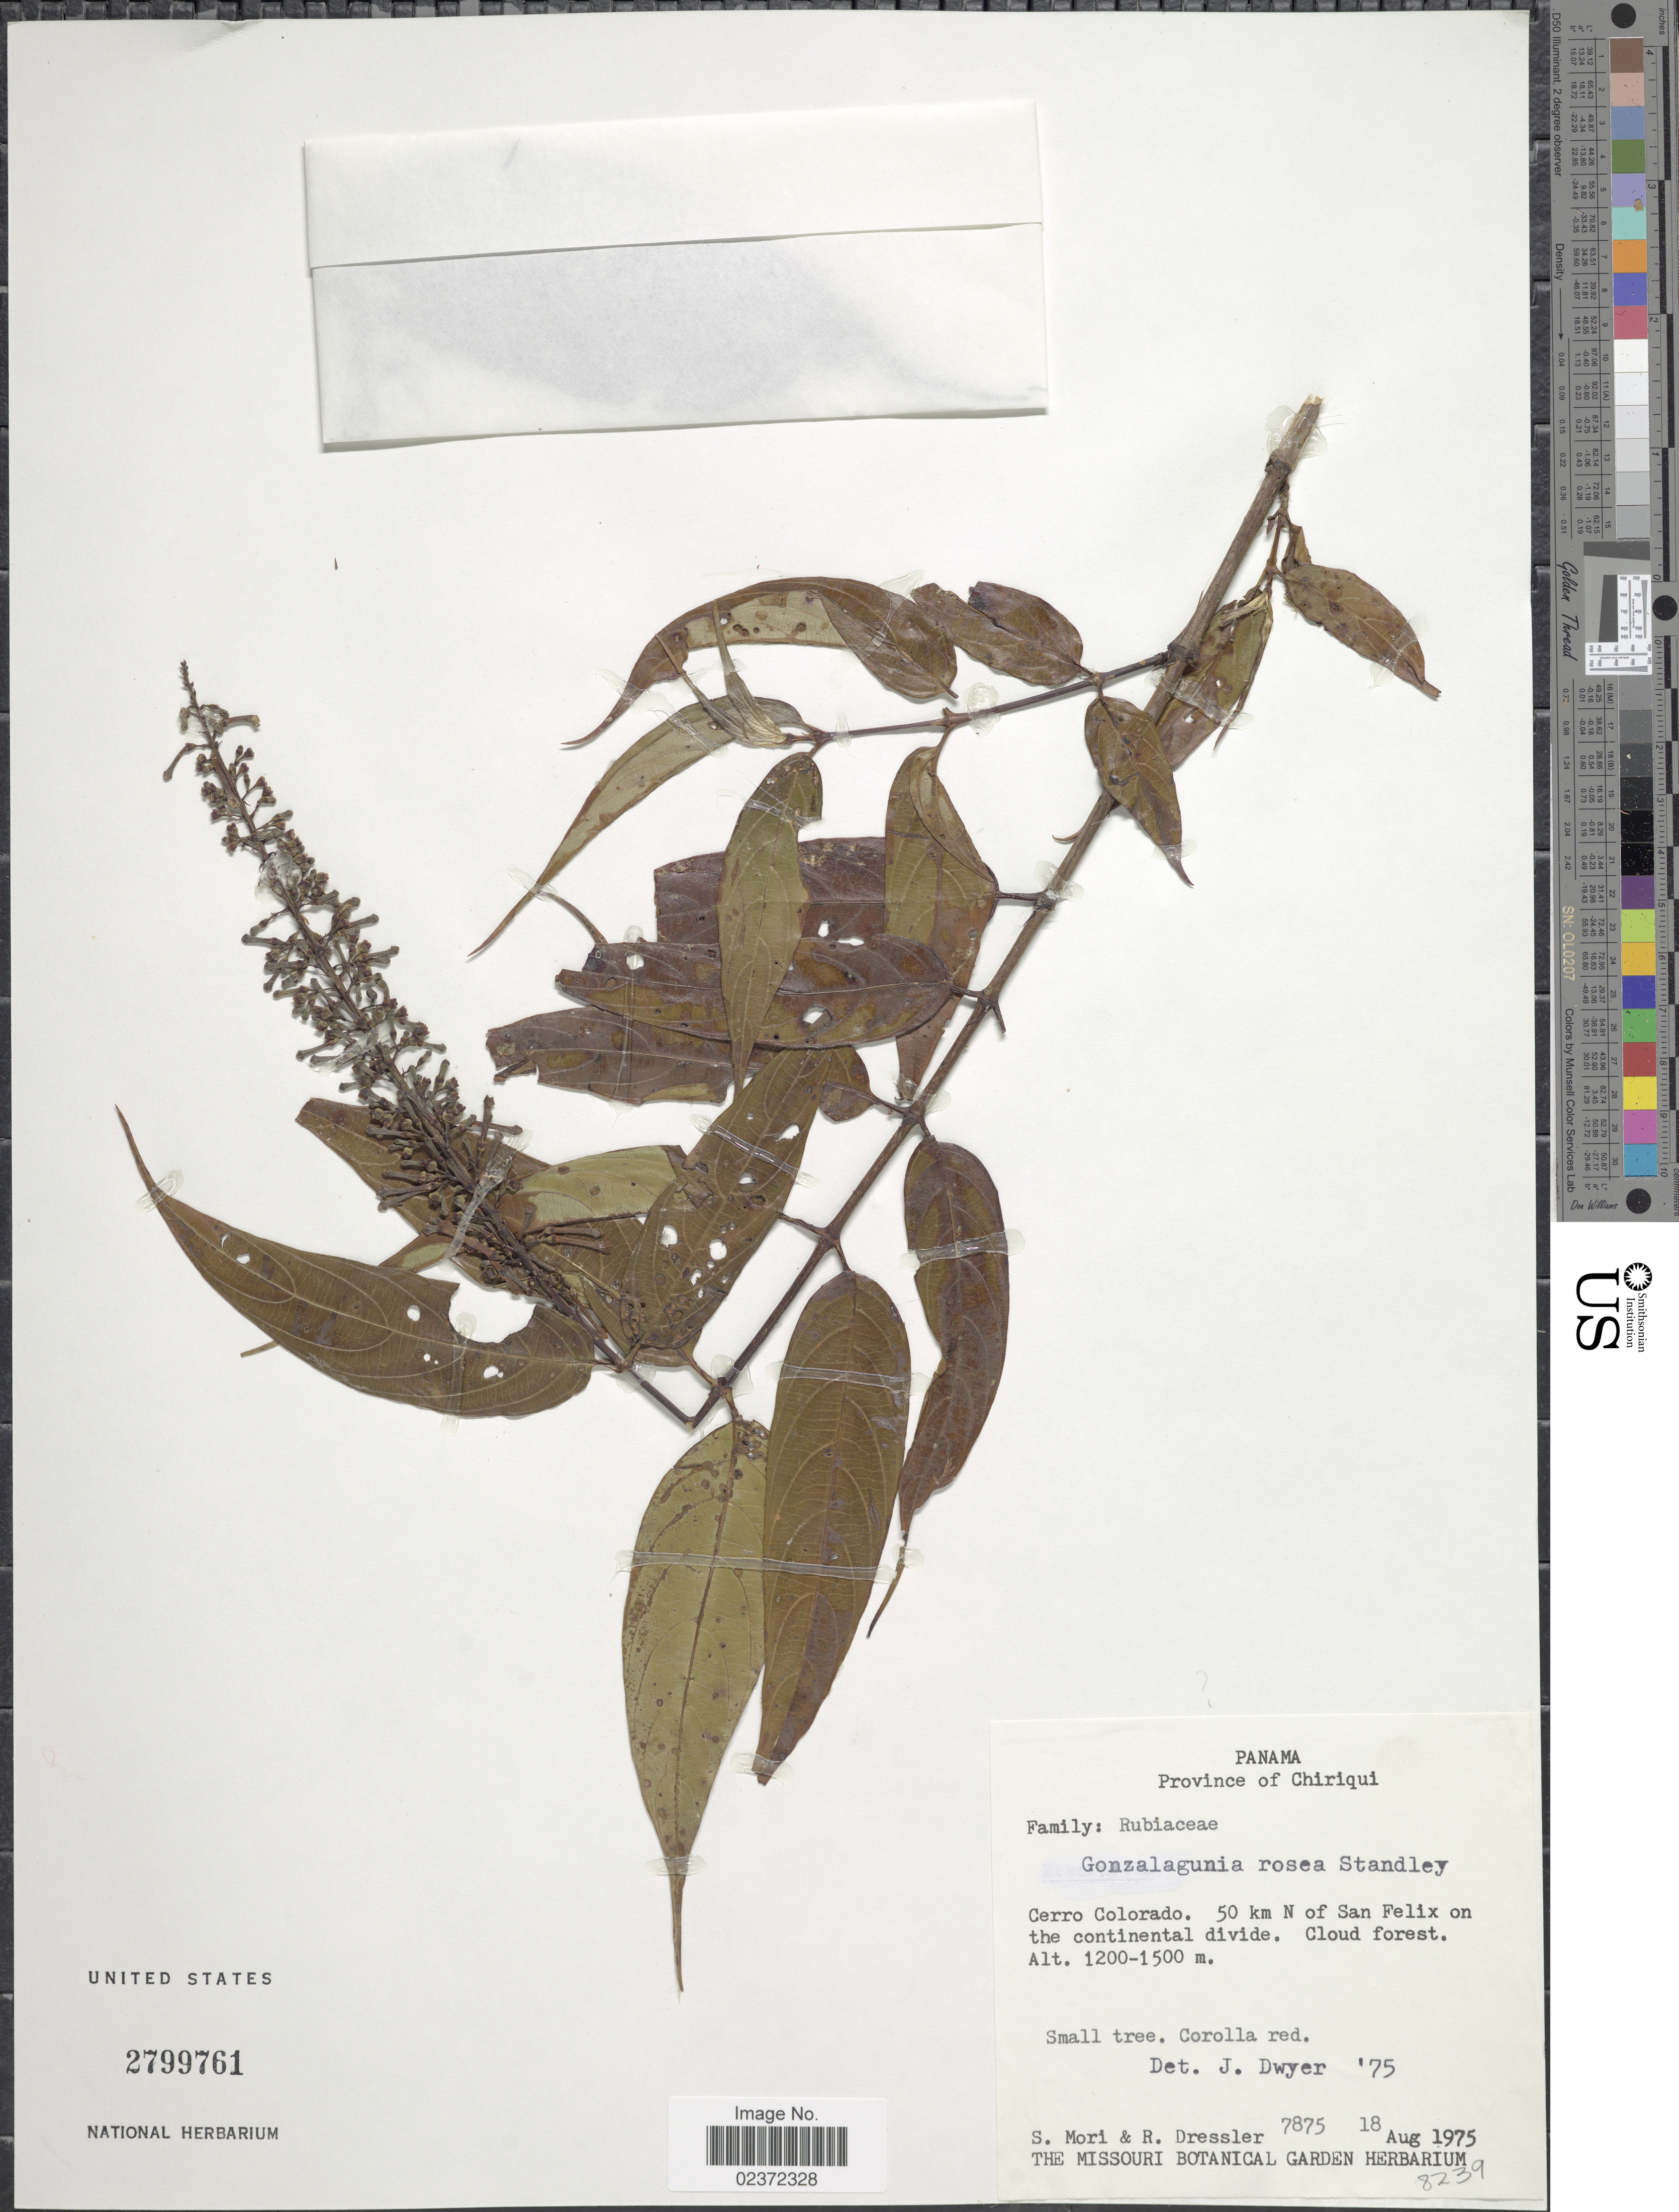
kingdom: Plantae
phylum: Tracheophyta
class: Magnoliopsida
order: Gentianales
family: Rubiaceae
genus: Gonzalagunia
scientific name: Gonzalagunia rosea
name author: Standl.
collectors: S. Mori & R. Dressler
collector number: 7875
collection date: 1975-08-18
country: Panama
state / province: Chiriqui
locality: Cerro Colorado, 50 km N of San Felix on the continental divide, cloud forest.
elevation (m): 1200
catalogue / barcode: US 2799761